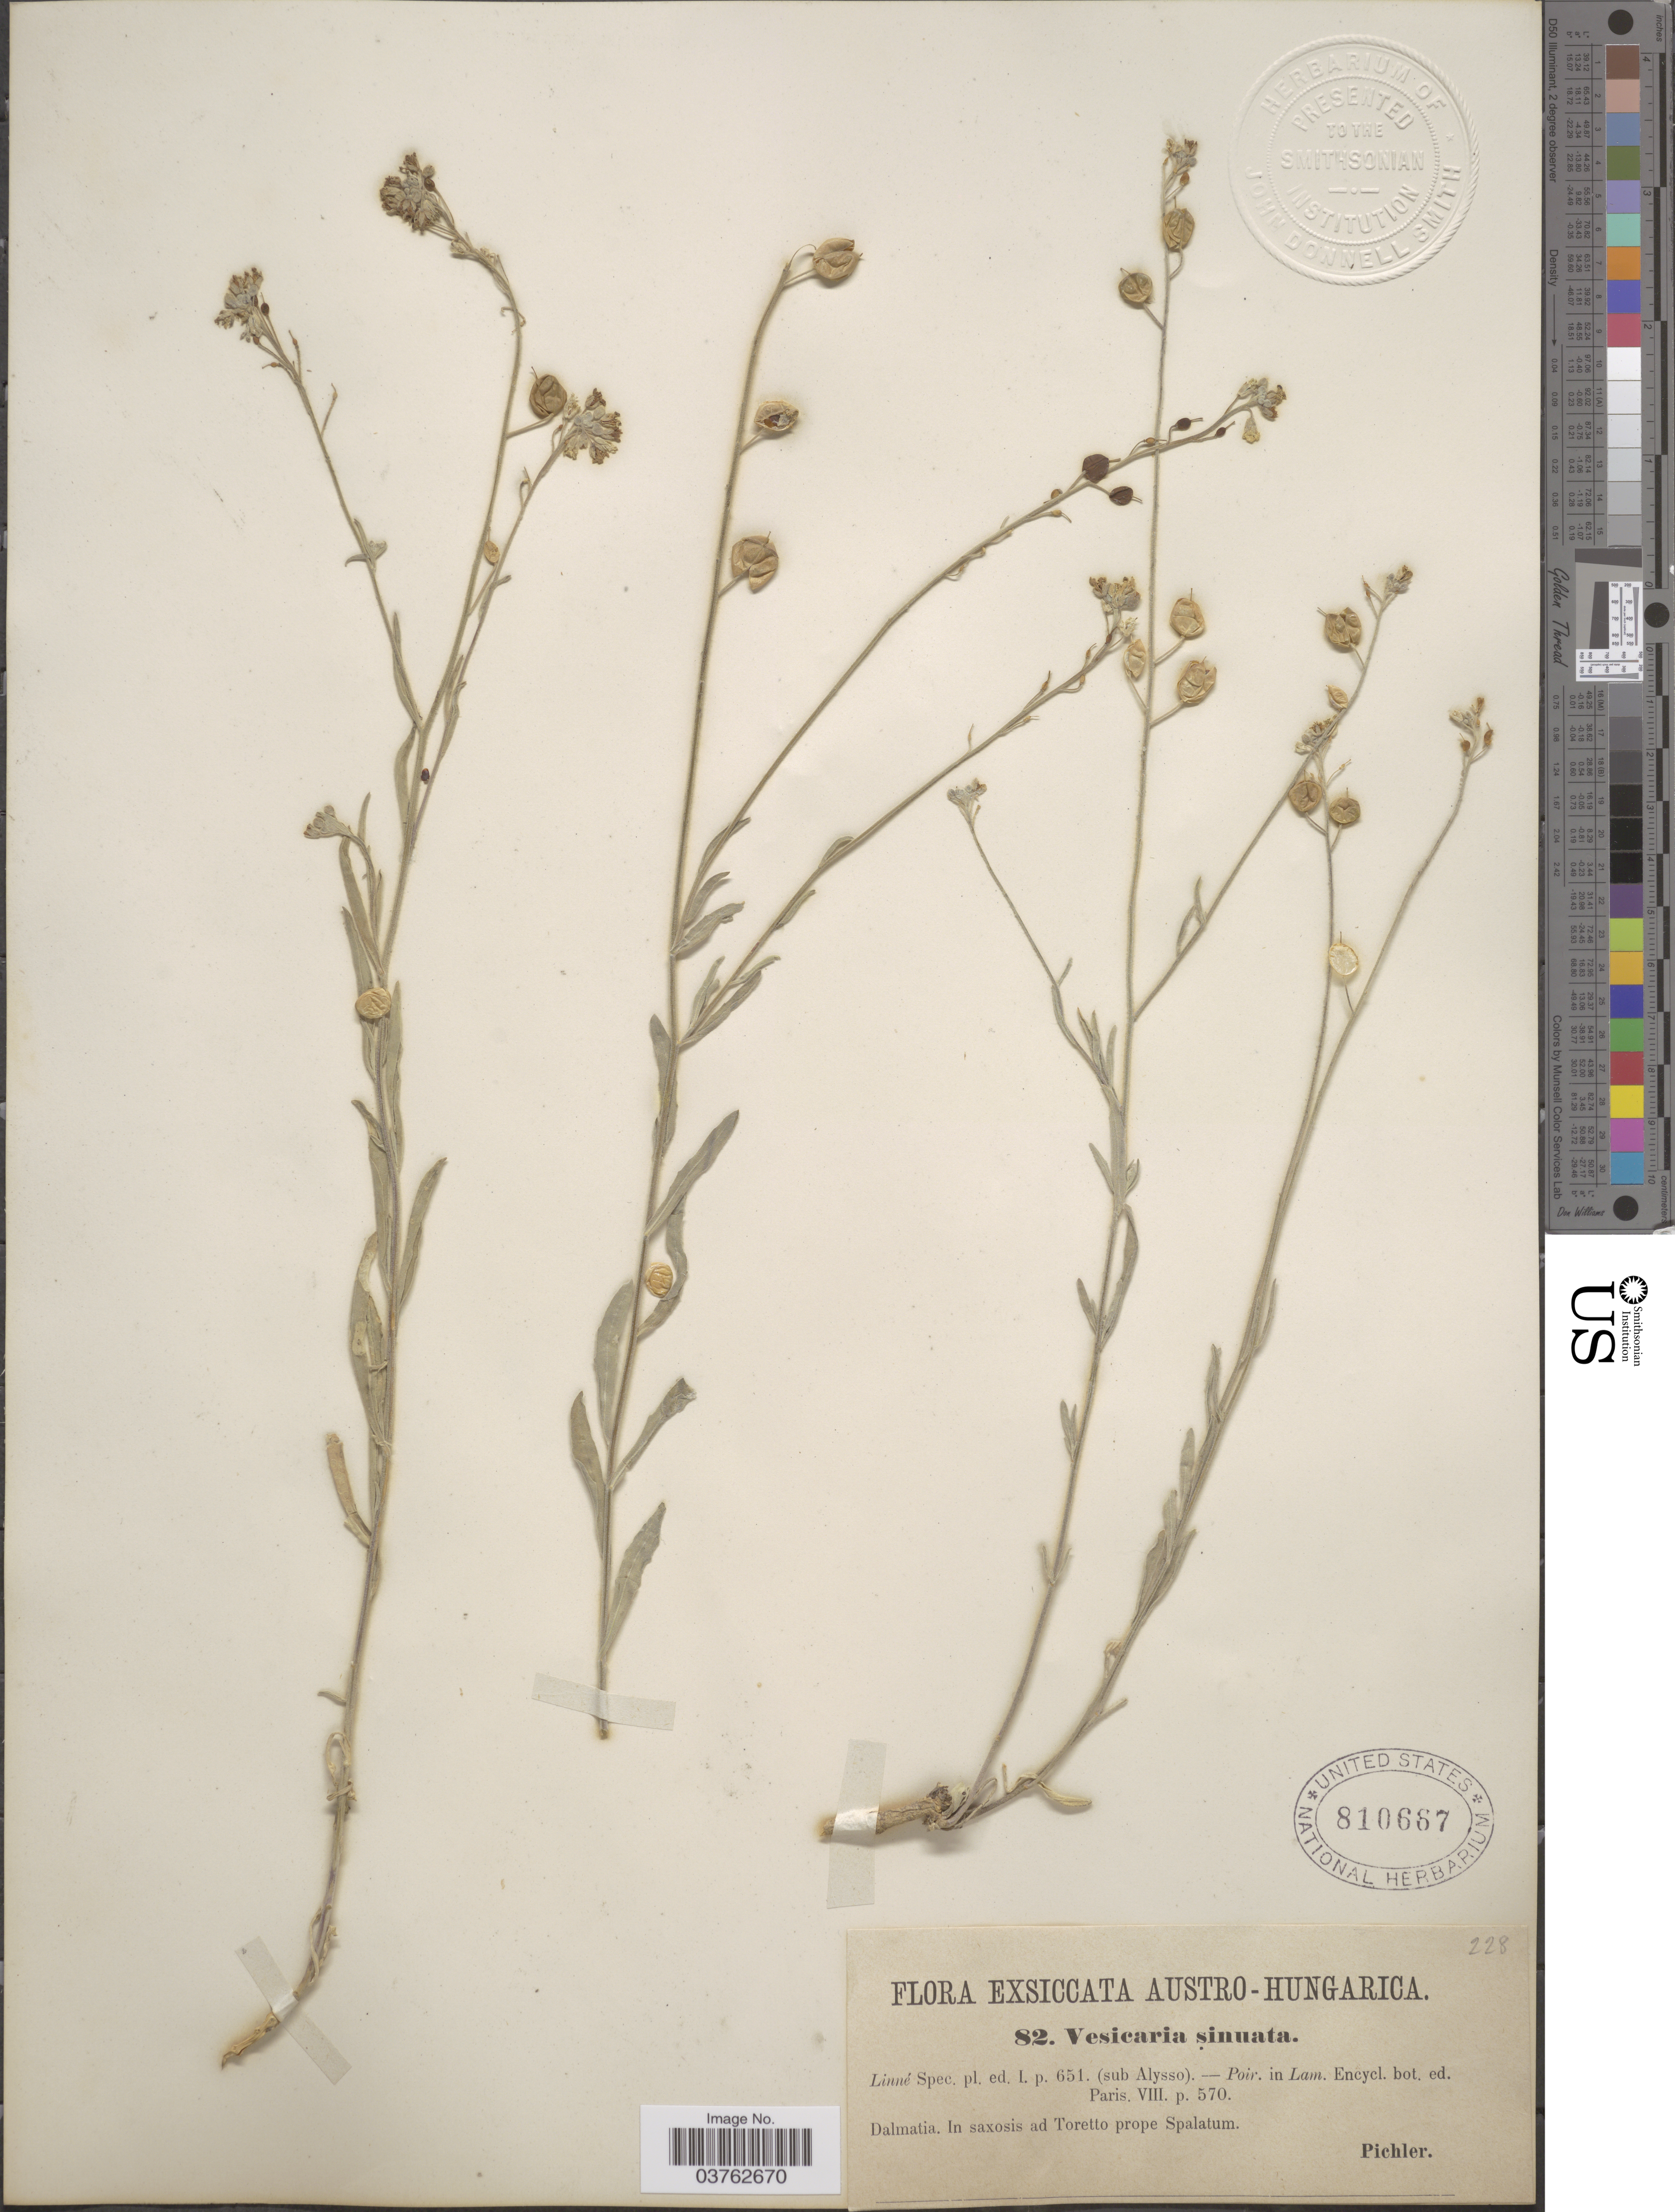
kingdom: Plantae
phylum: Tracheophyta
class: Magnoliopsida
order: Brassicales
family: Brassicaceae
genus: Aurinia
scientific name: Aurinia sinuata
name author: (L.) Griseb.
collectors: Pichler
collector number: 82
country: Croatia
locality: Austro-Hungarica. Dalmatia. In saxosis ad Toretto prope Spalatum.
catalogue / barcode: US 810667